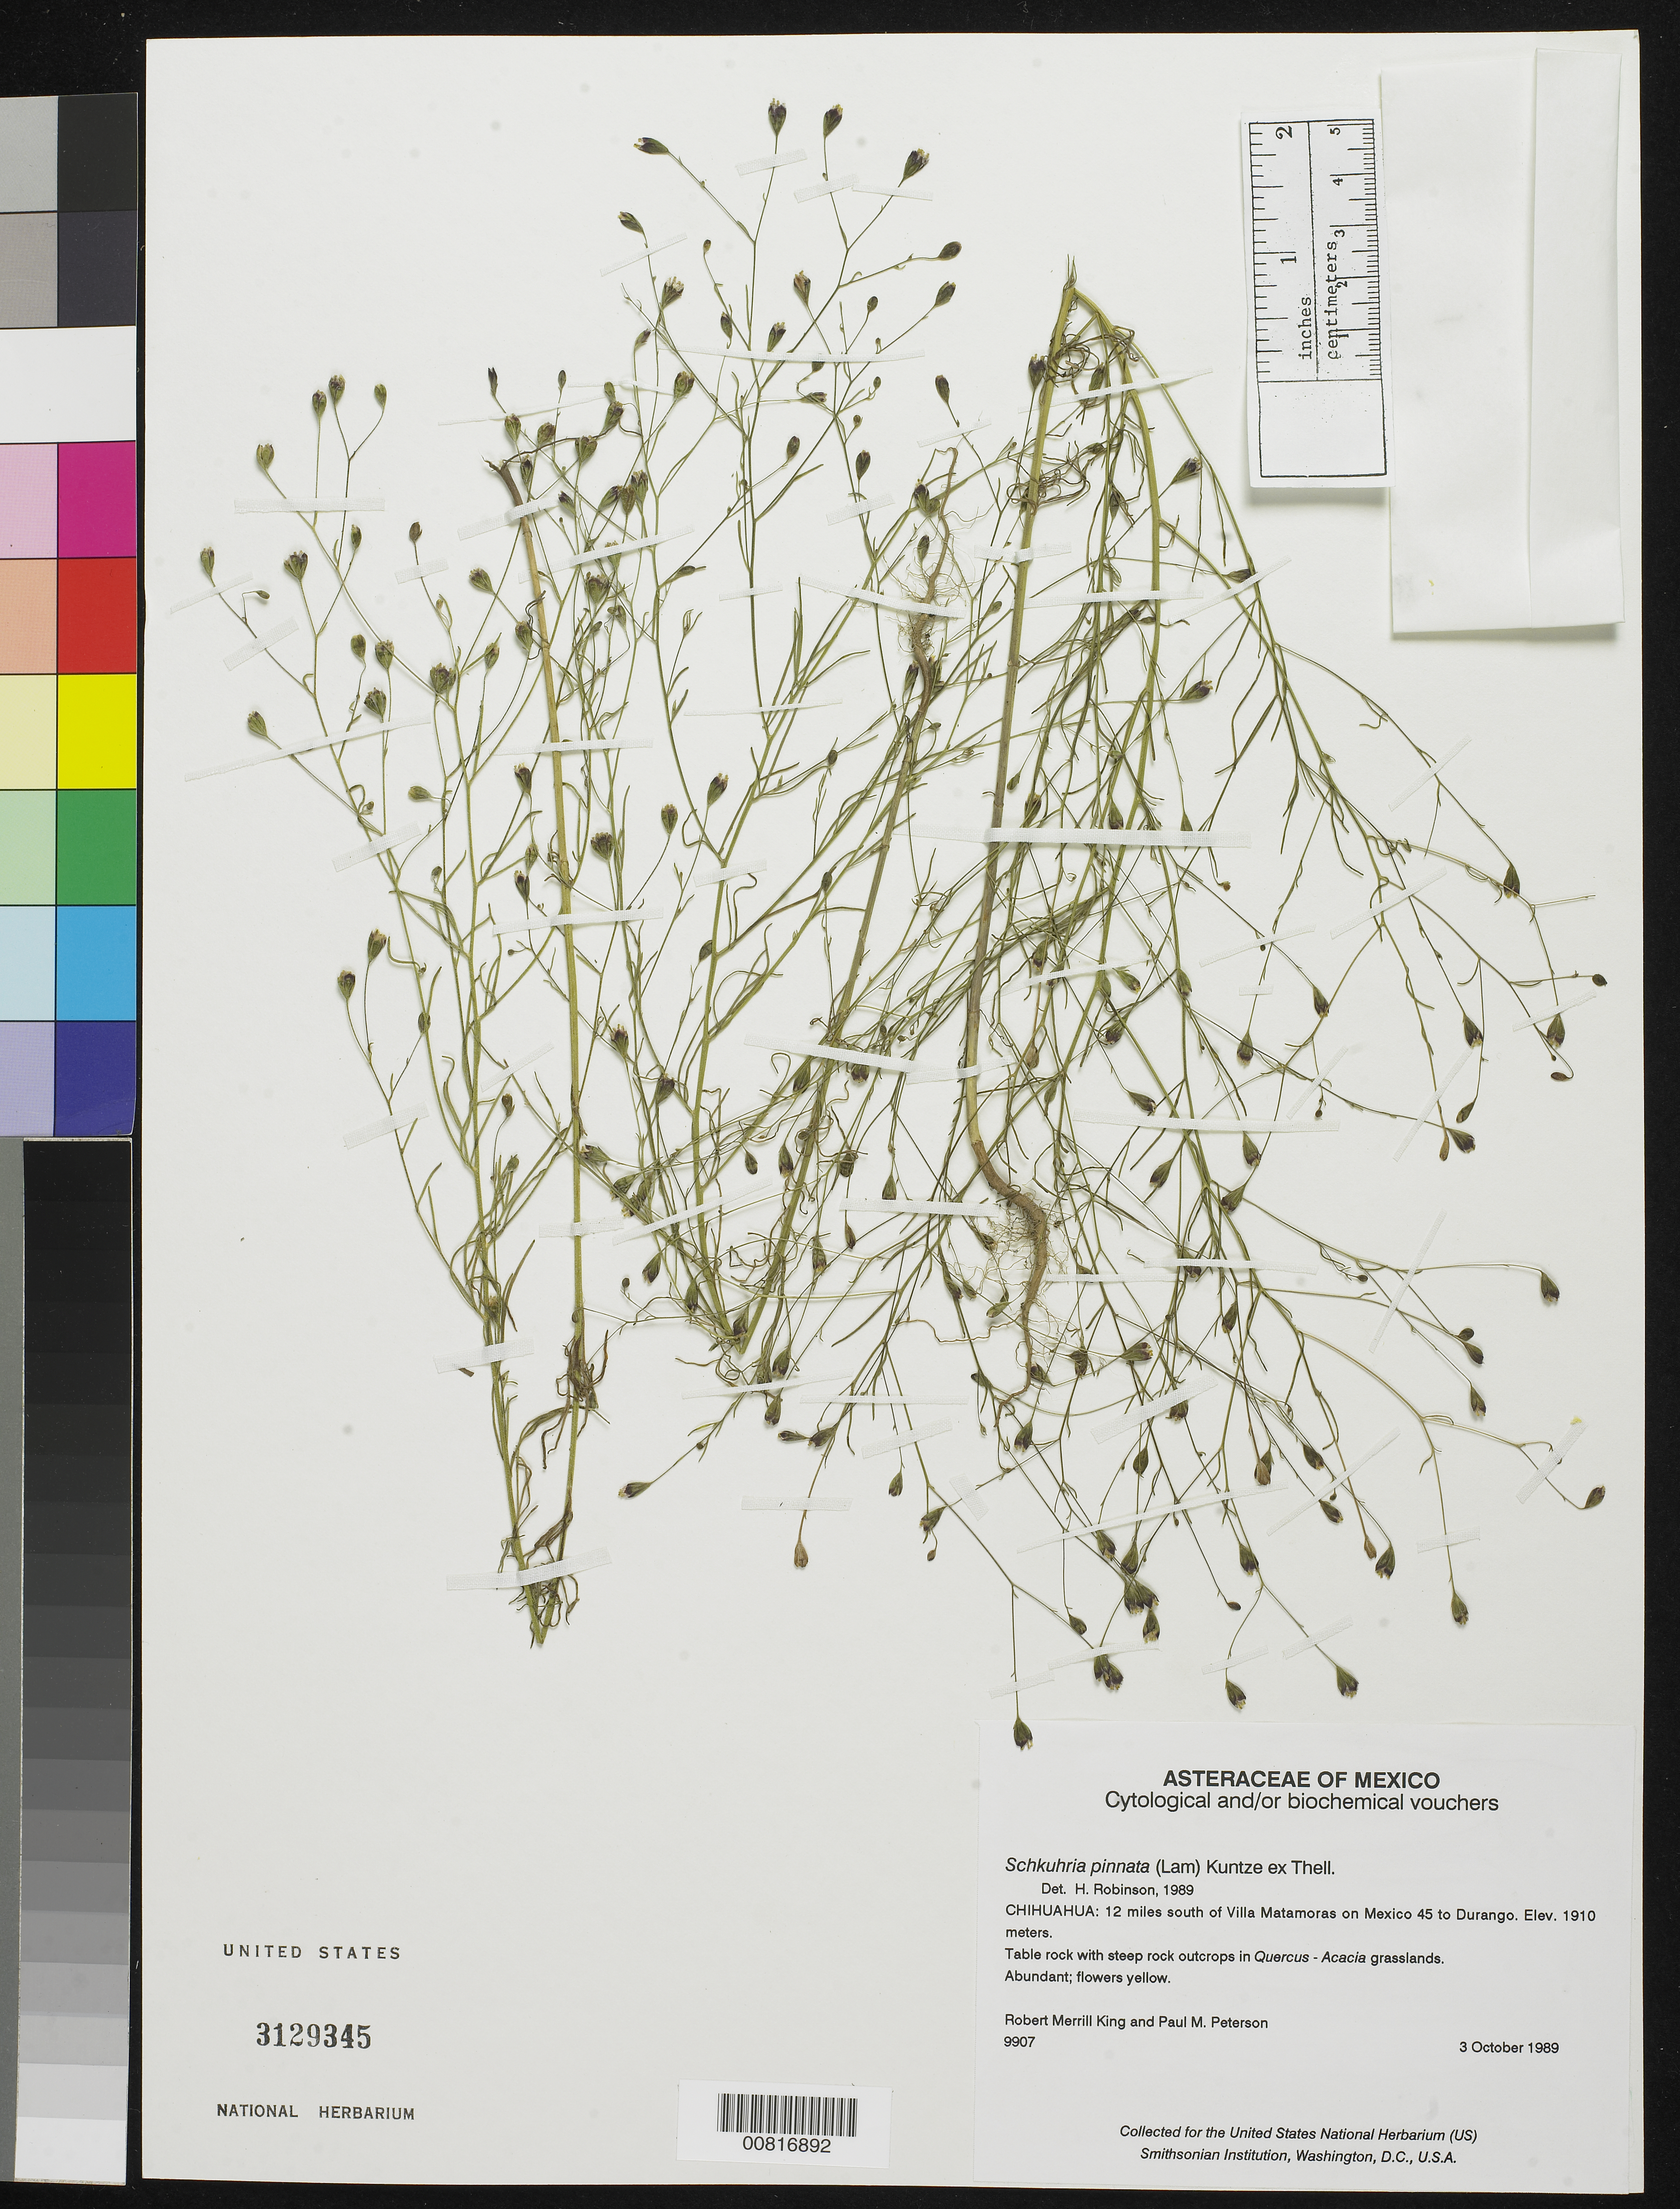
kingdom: Plantae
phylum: Tracheophyta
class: Magnoliopsida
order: Asterales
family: Asteraceae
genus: Schkuhria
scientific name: Schkuhria pinnata var. virgata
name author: (La Llave ex La Llave) Heiser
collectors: R. M. King & P. M. Peterson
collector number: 9907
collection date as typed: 03 Oct 1989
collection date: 1989-10-03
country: Mexico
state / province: Chihuahua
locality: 12 miles south of Villa Matamoros on Mexico 45 to Durango.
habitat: Table rock with steep outcrops in Quercus - Acacia grasslands.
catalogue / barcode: US 3129345